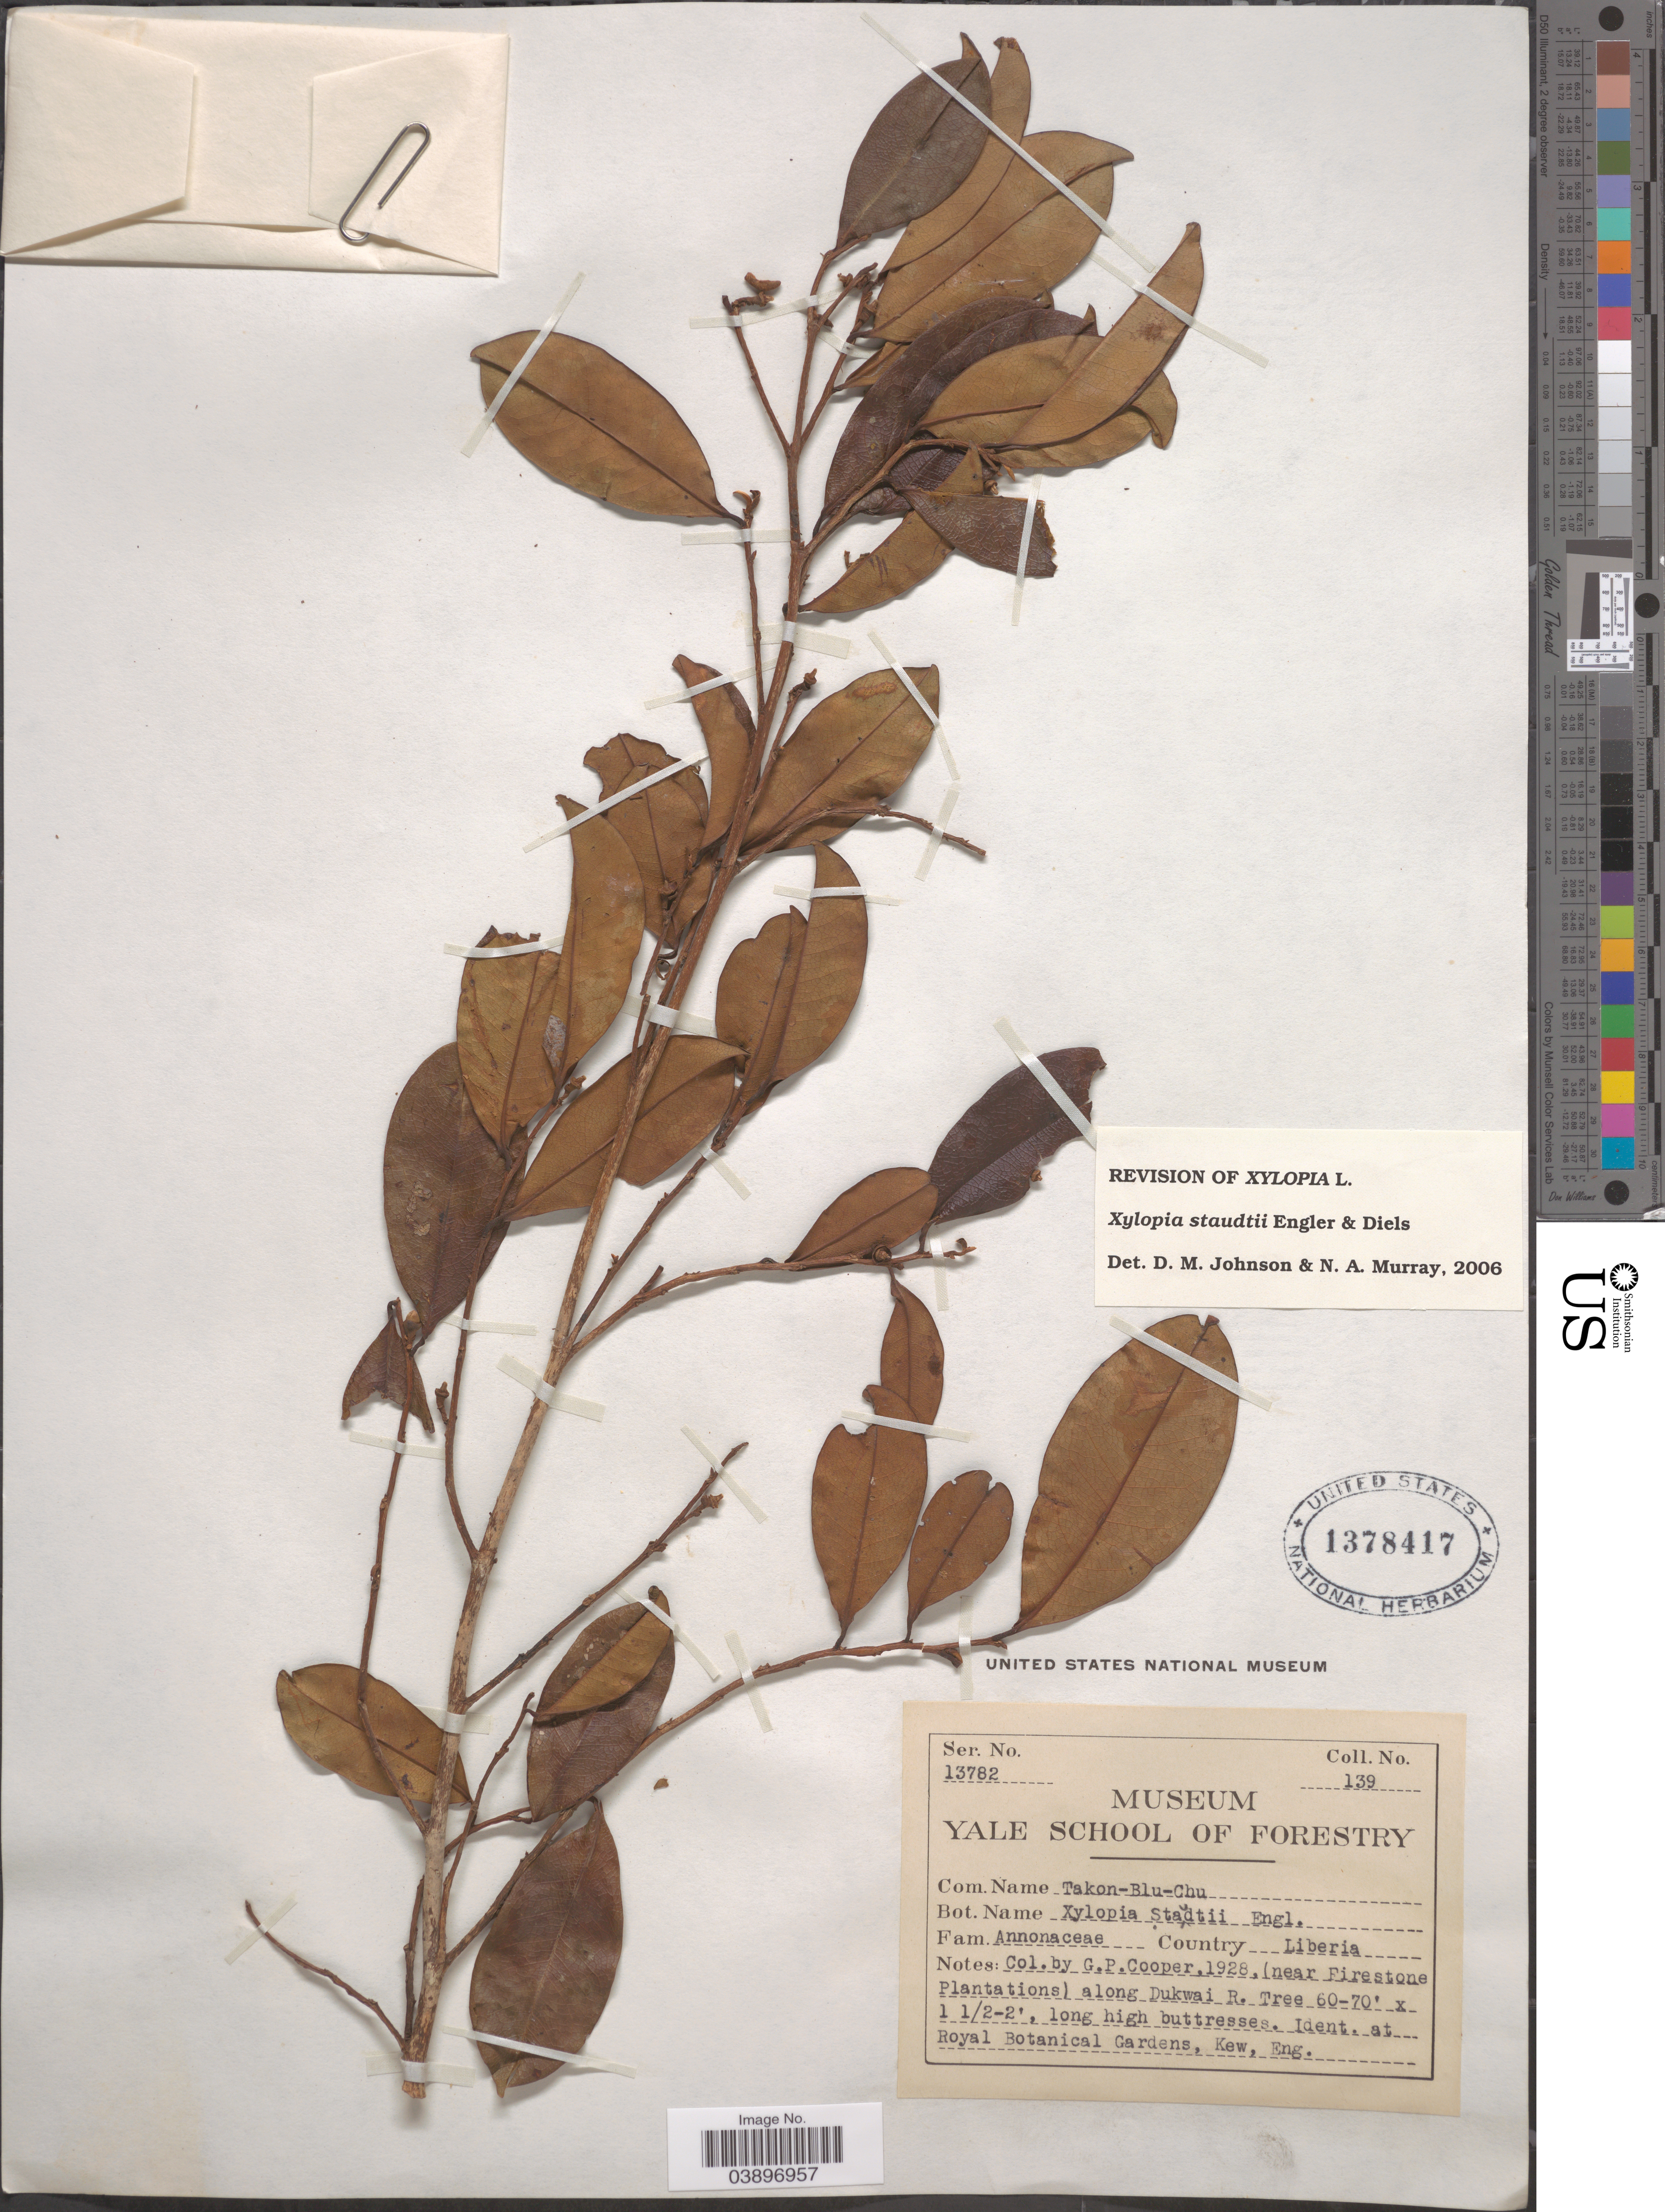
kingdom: Plantae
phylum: Tracheophyta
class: Magnoliopsida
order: Magnoliales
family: Annonaceae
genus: Xylopia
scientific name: Xylopia staudtii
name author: Engl. & Diels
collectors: G. Cooper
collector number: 139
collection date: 1928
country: Liberia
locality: (Near Firestone Plantations) along Dukwai R.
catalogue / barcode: US 1378417